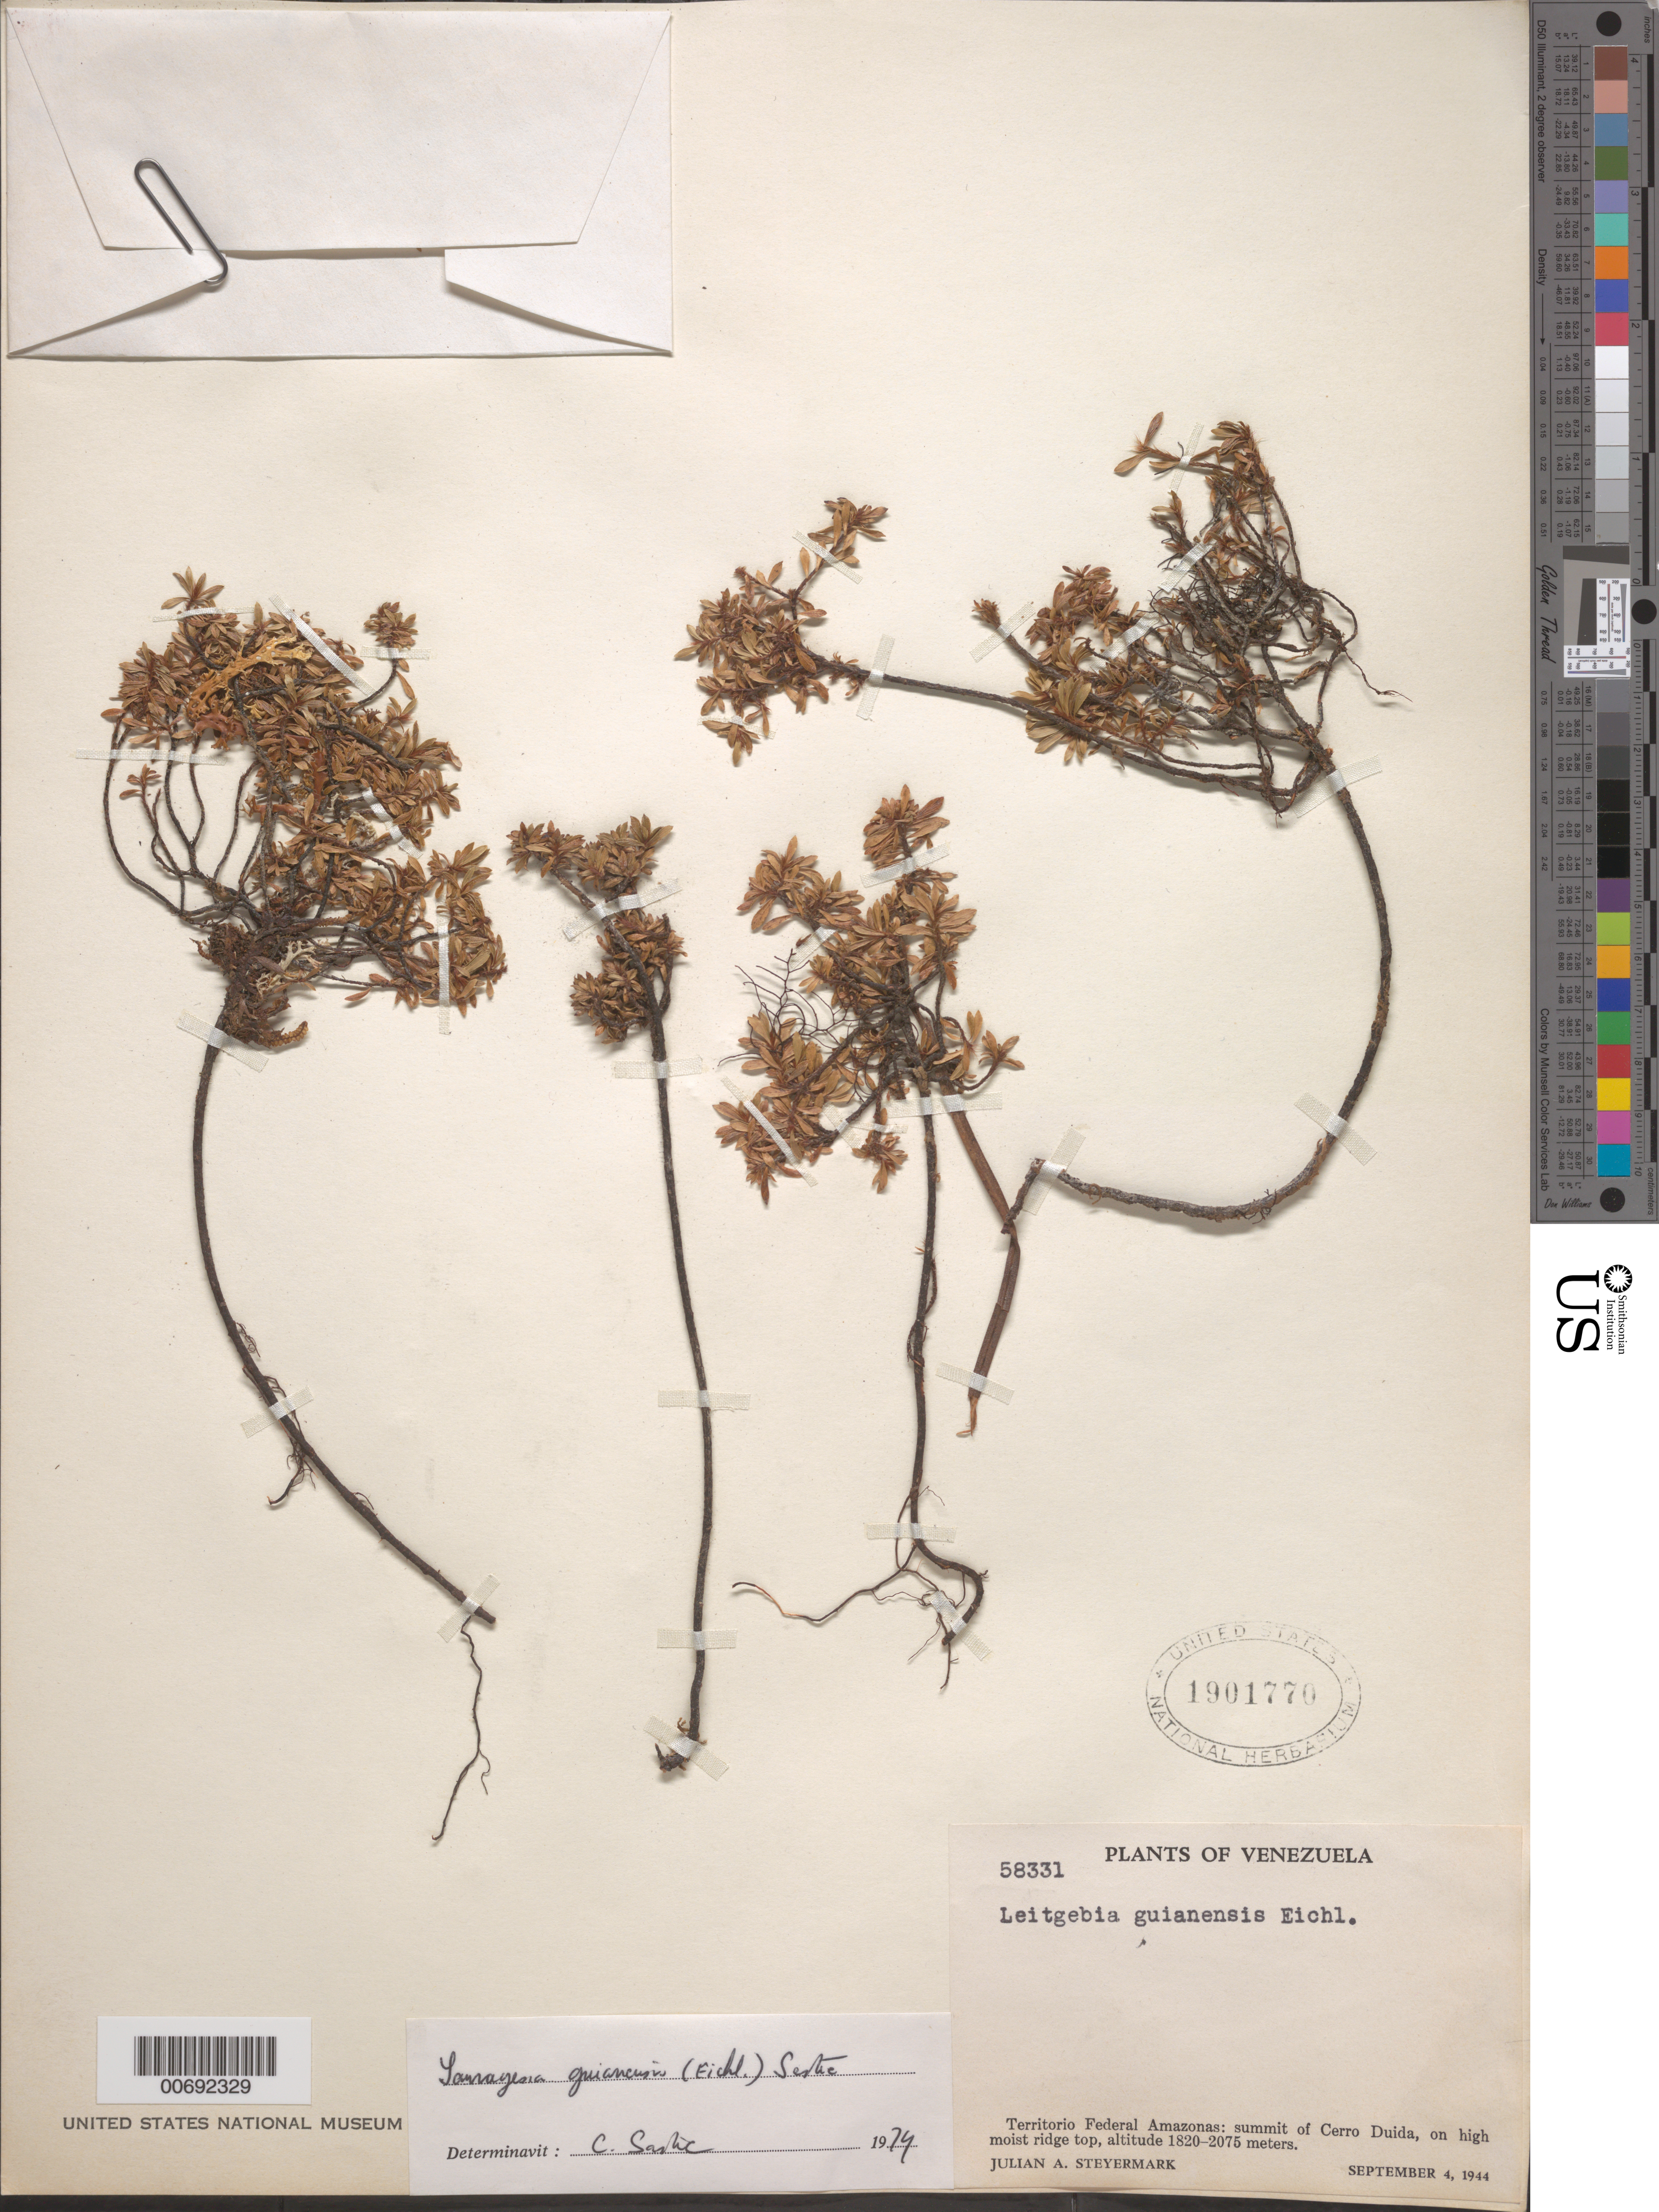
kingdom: Plantae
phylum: Tracheophyta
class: Magnoliopsida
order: Malpighiales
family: Ochnaceae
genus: Sauvagesia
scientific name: Sauvagesia guianensis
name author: (Eichler) Sastre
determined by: Sastre, C. H. L.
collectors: J. Steyermark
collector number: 58331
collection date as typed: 4-Sep-44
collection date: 1944-09-04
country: Venezuela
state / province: Amazonas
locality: Cerro Duida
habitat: Summit, on high moist ridge top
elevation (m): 1820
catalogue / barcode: US 1901770